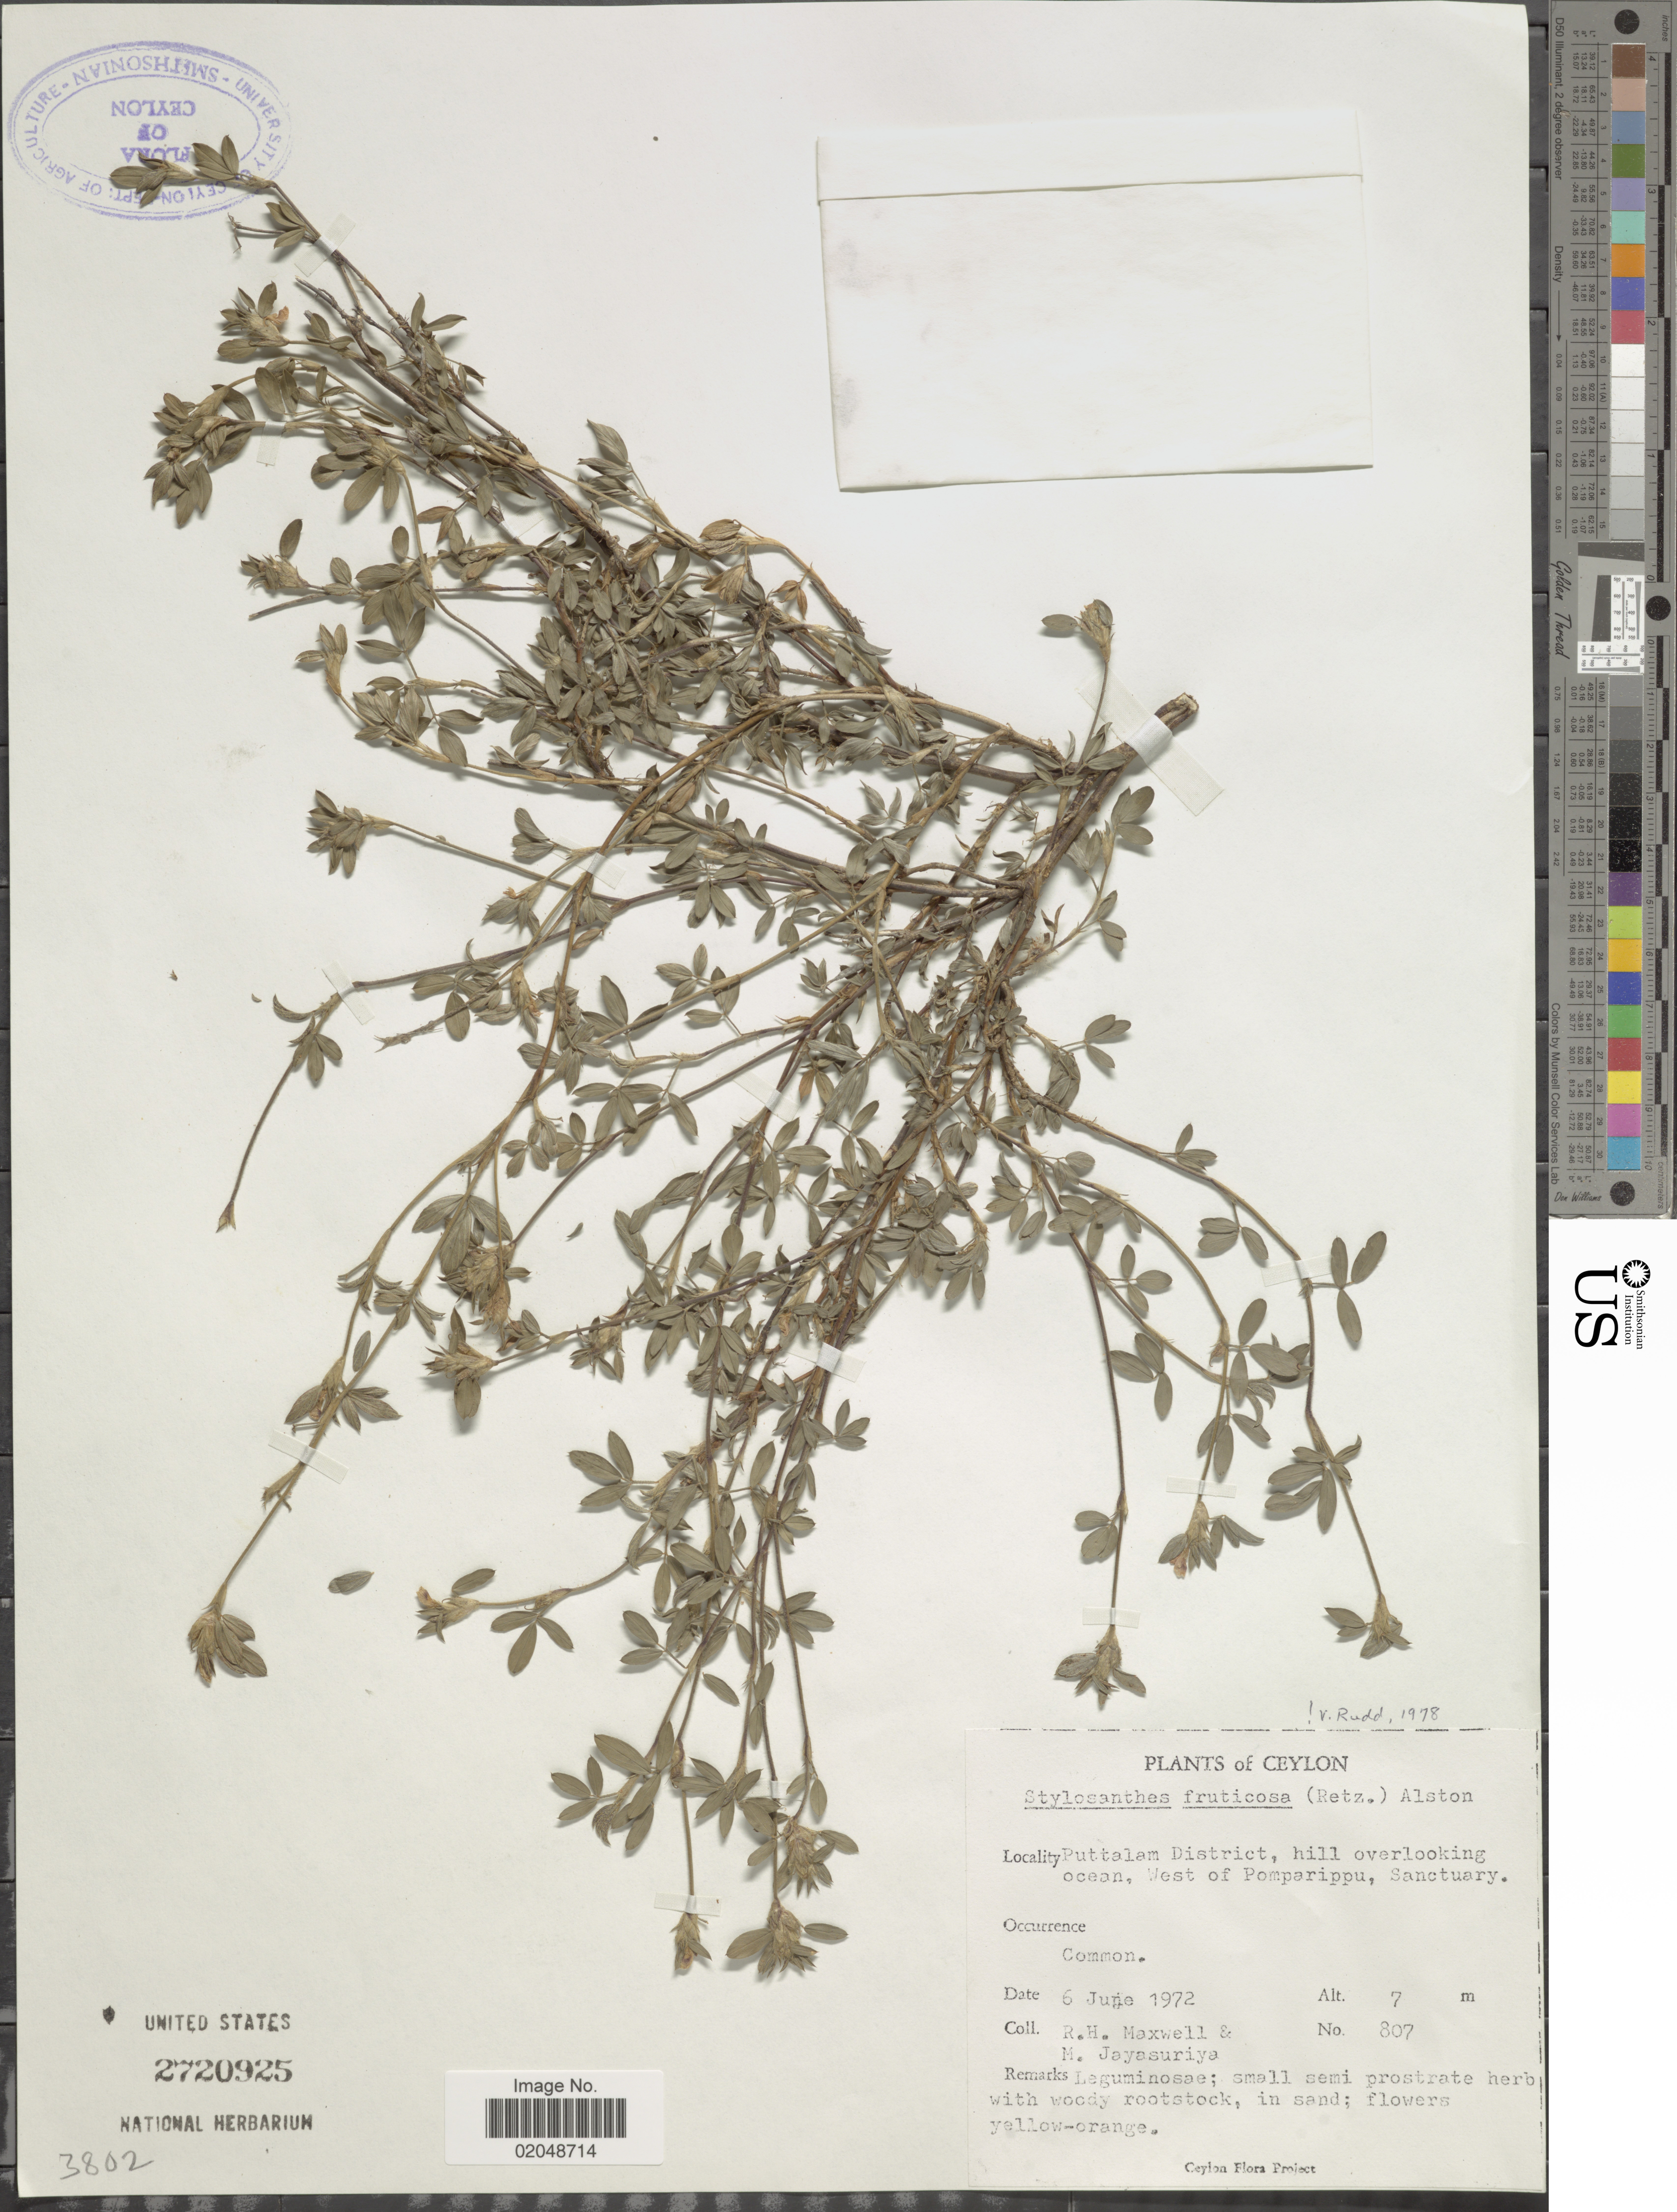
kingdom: Plantae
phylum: Tracheophyta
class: Magnoliopsida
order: Fabales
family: Fabaceae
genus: Stylosanthes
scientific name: Stylosanthes fruticosa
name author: (Retz.) Alston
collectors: R. Maxwell & M. Jayasuriya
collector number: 807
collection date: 1972-06-06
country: Sri Lanka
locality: Ceylon, Puttalam District, hill overlooking ocean, West of Pomparippu, Sanctuary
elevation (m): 7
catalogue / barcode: US 2720925